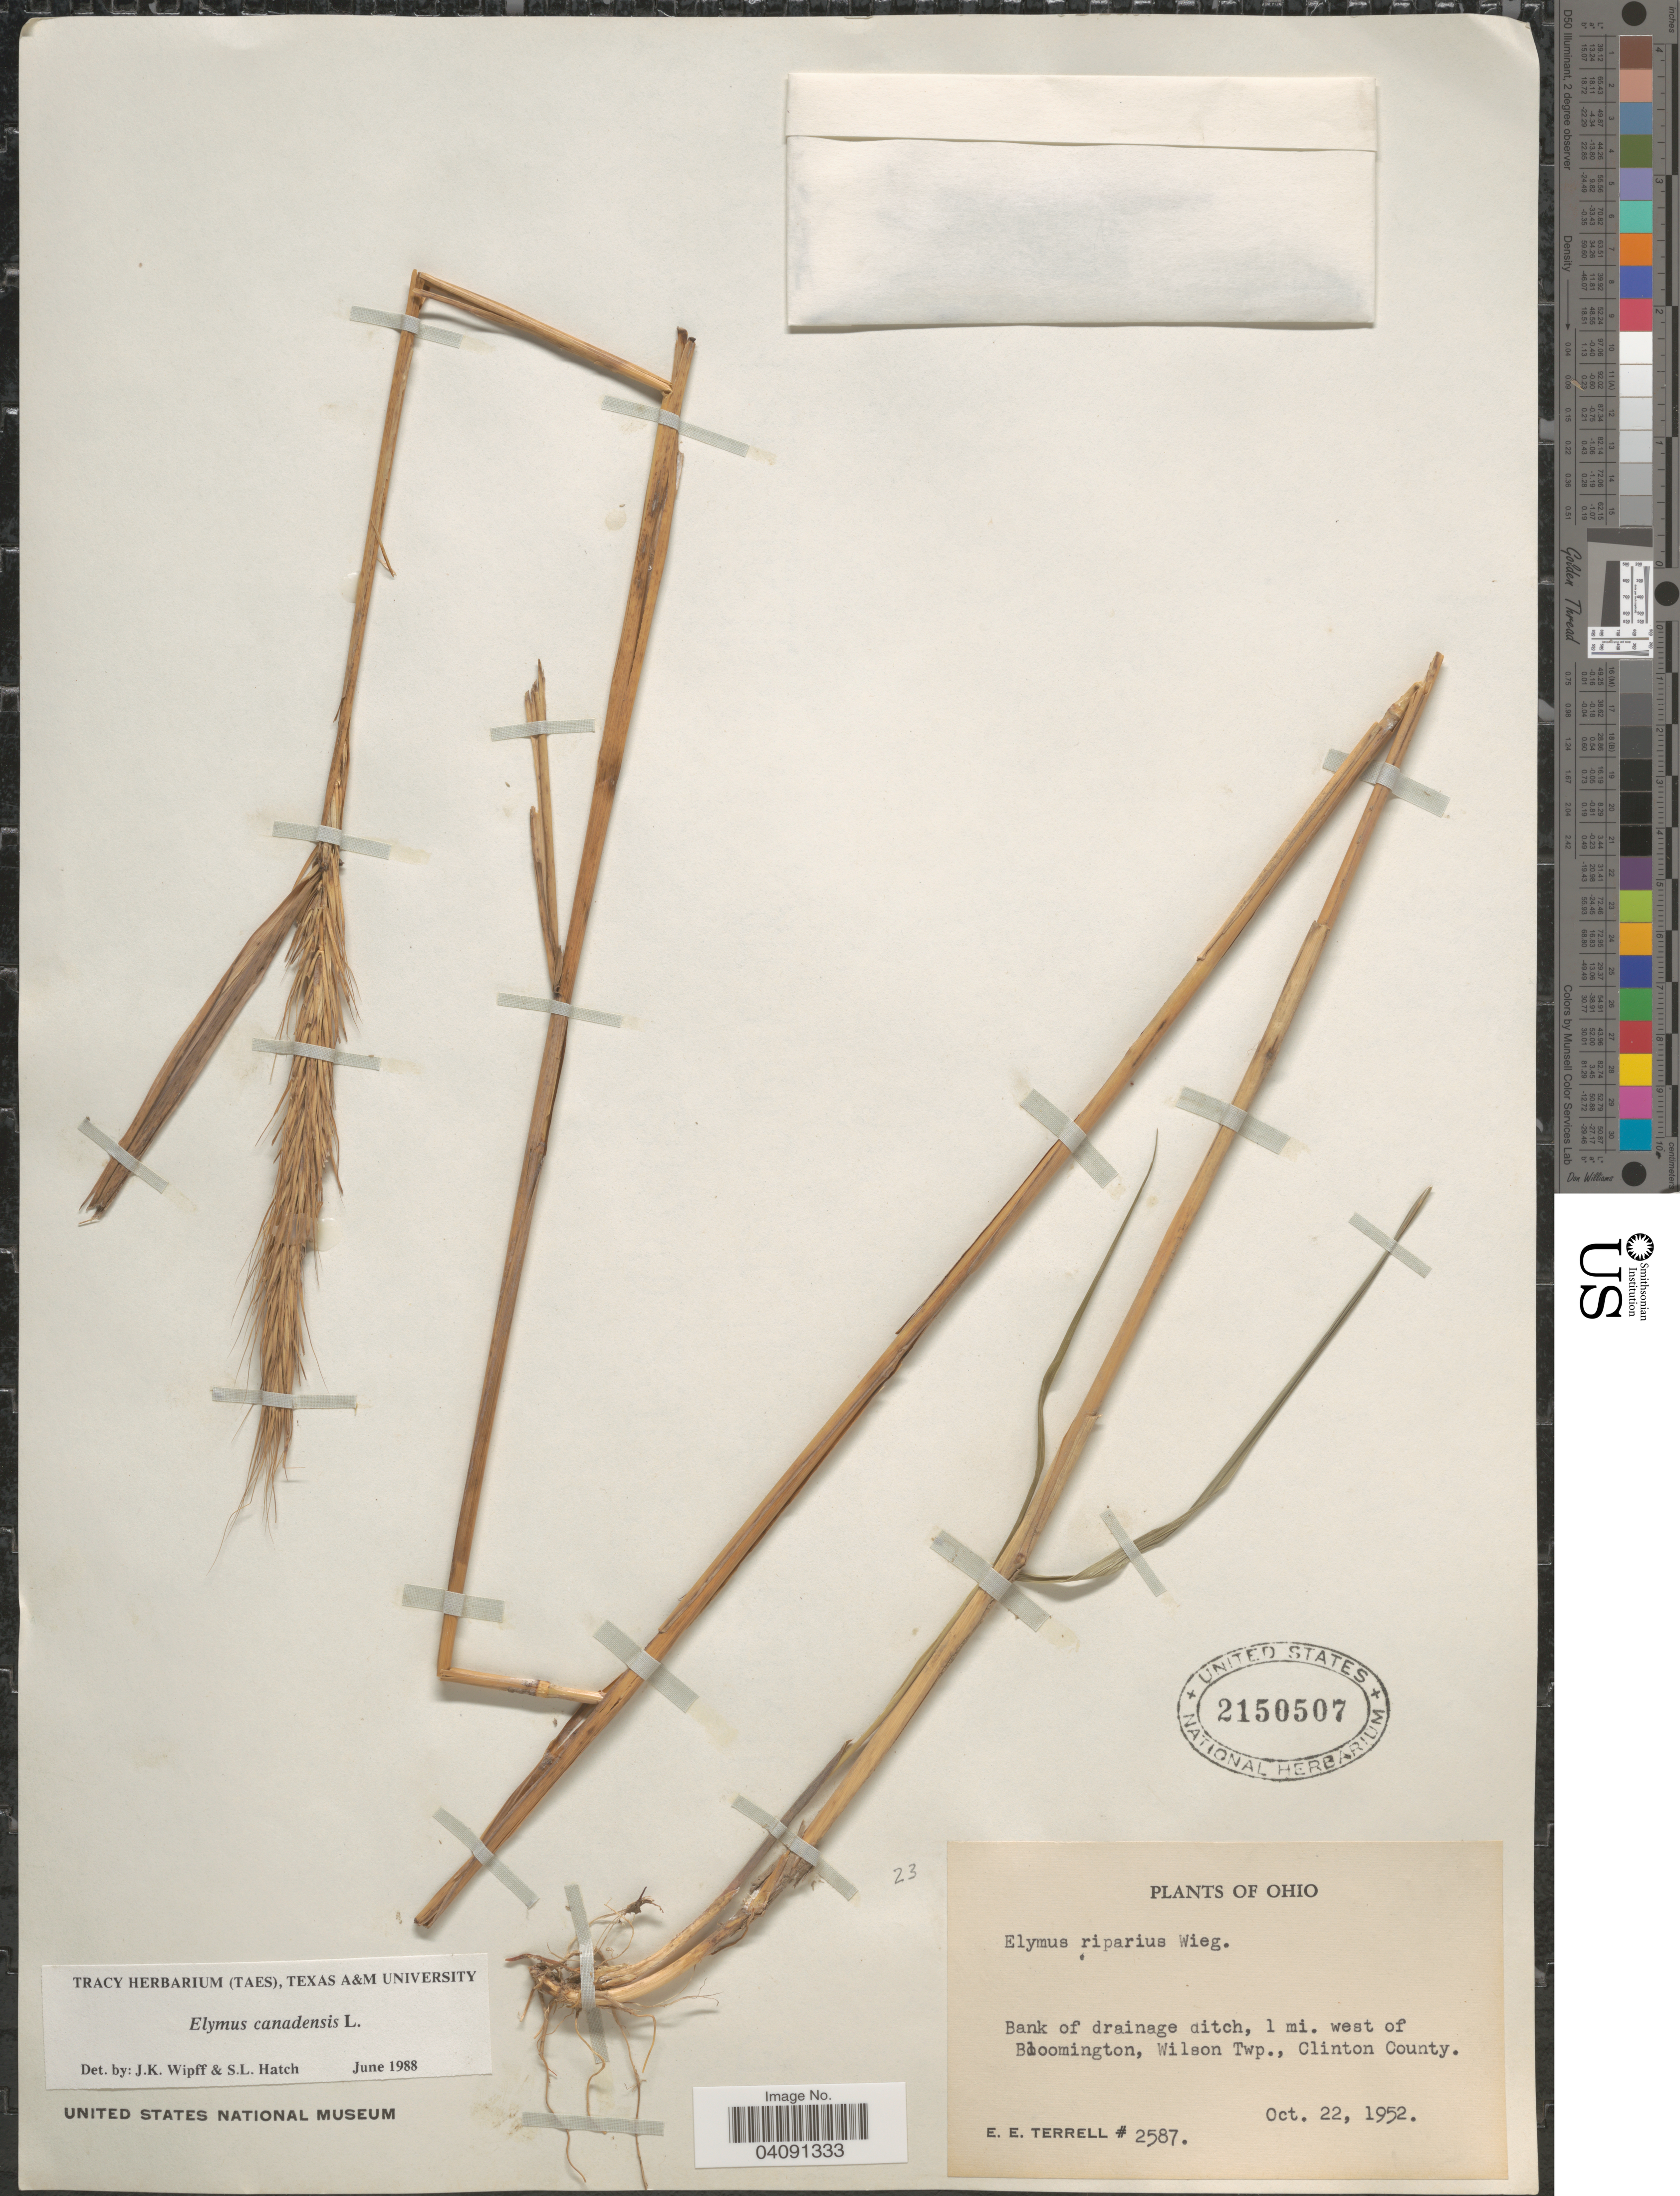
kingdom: Plantae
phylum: Tracheophyta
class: Liliopsida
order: Poales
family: Poaceae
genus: Elymus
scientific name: Elymus canadensis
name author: L.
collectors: E. E. Terrell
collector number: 2587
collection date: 1952-10-22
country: United States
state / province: Ohio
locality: Bank of drainage ditch, 1 mi. west of Bloomington, Wilson Twp., Clinton County.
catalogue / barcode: US 2150507